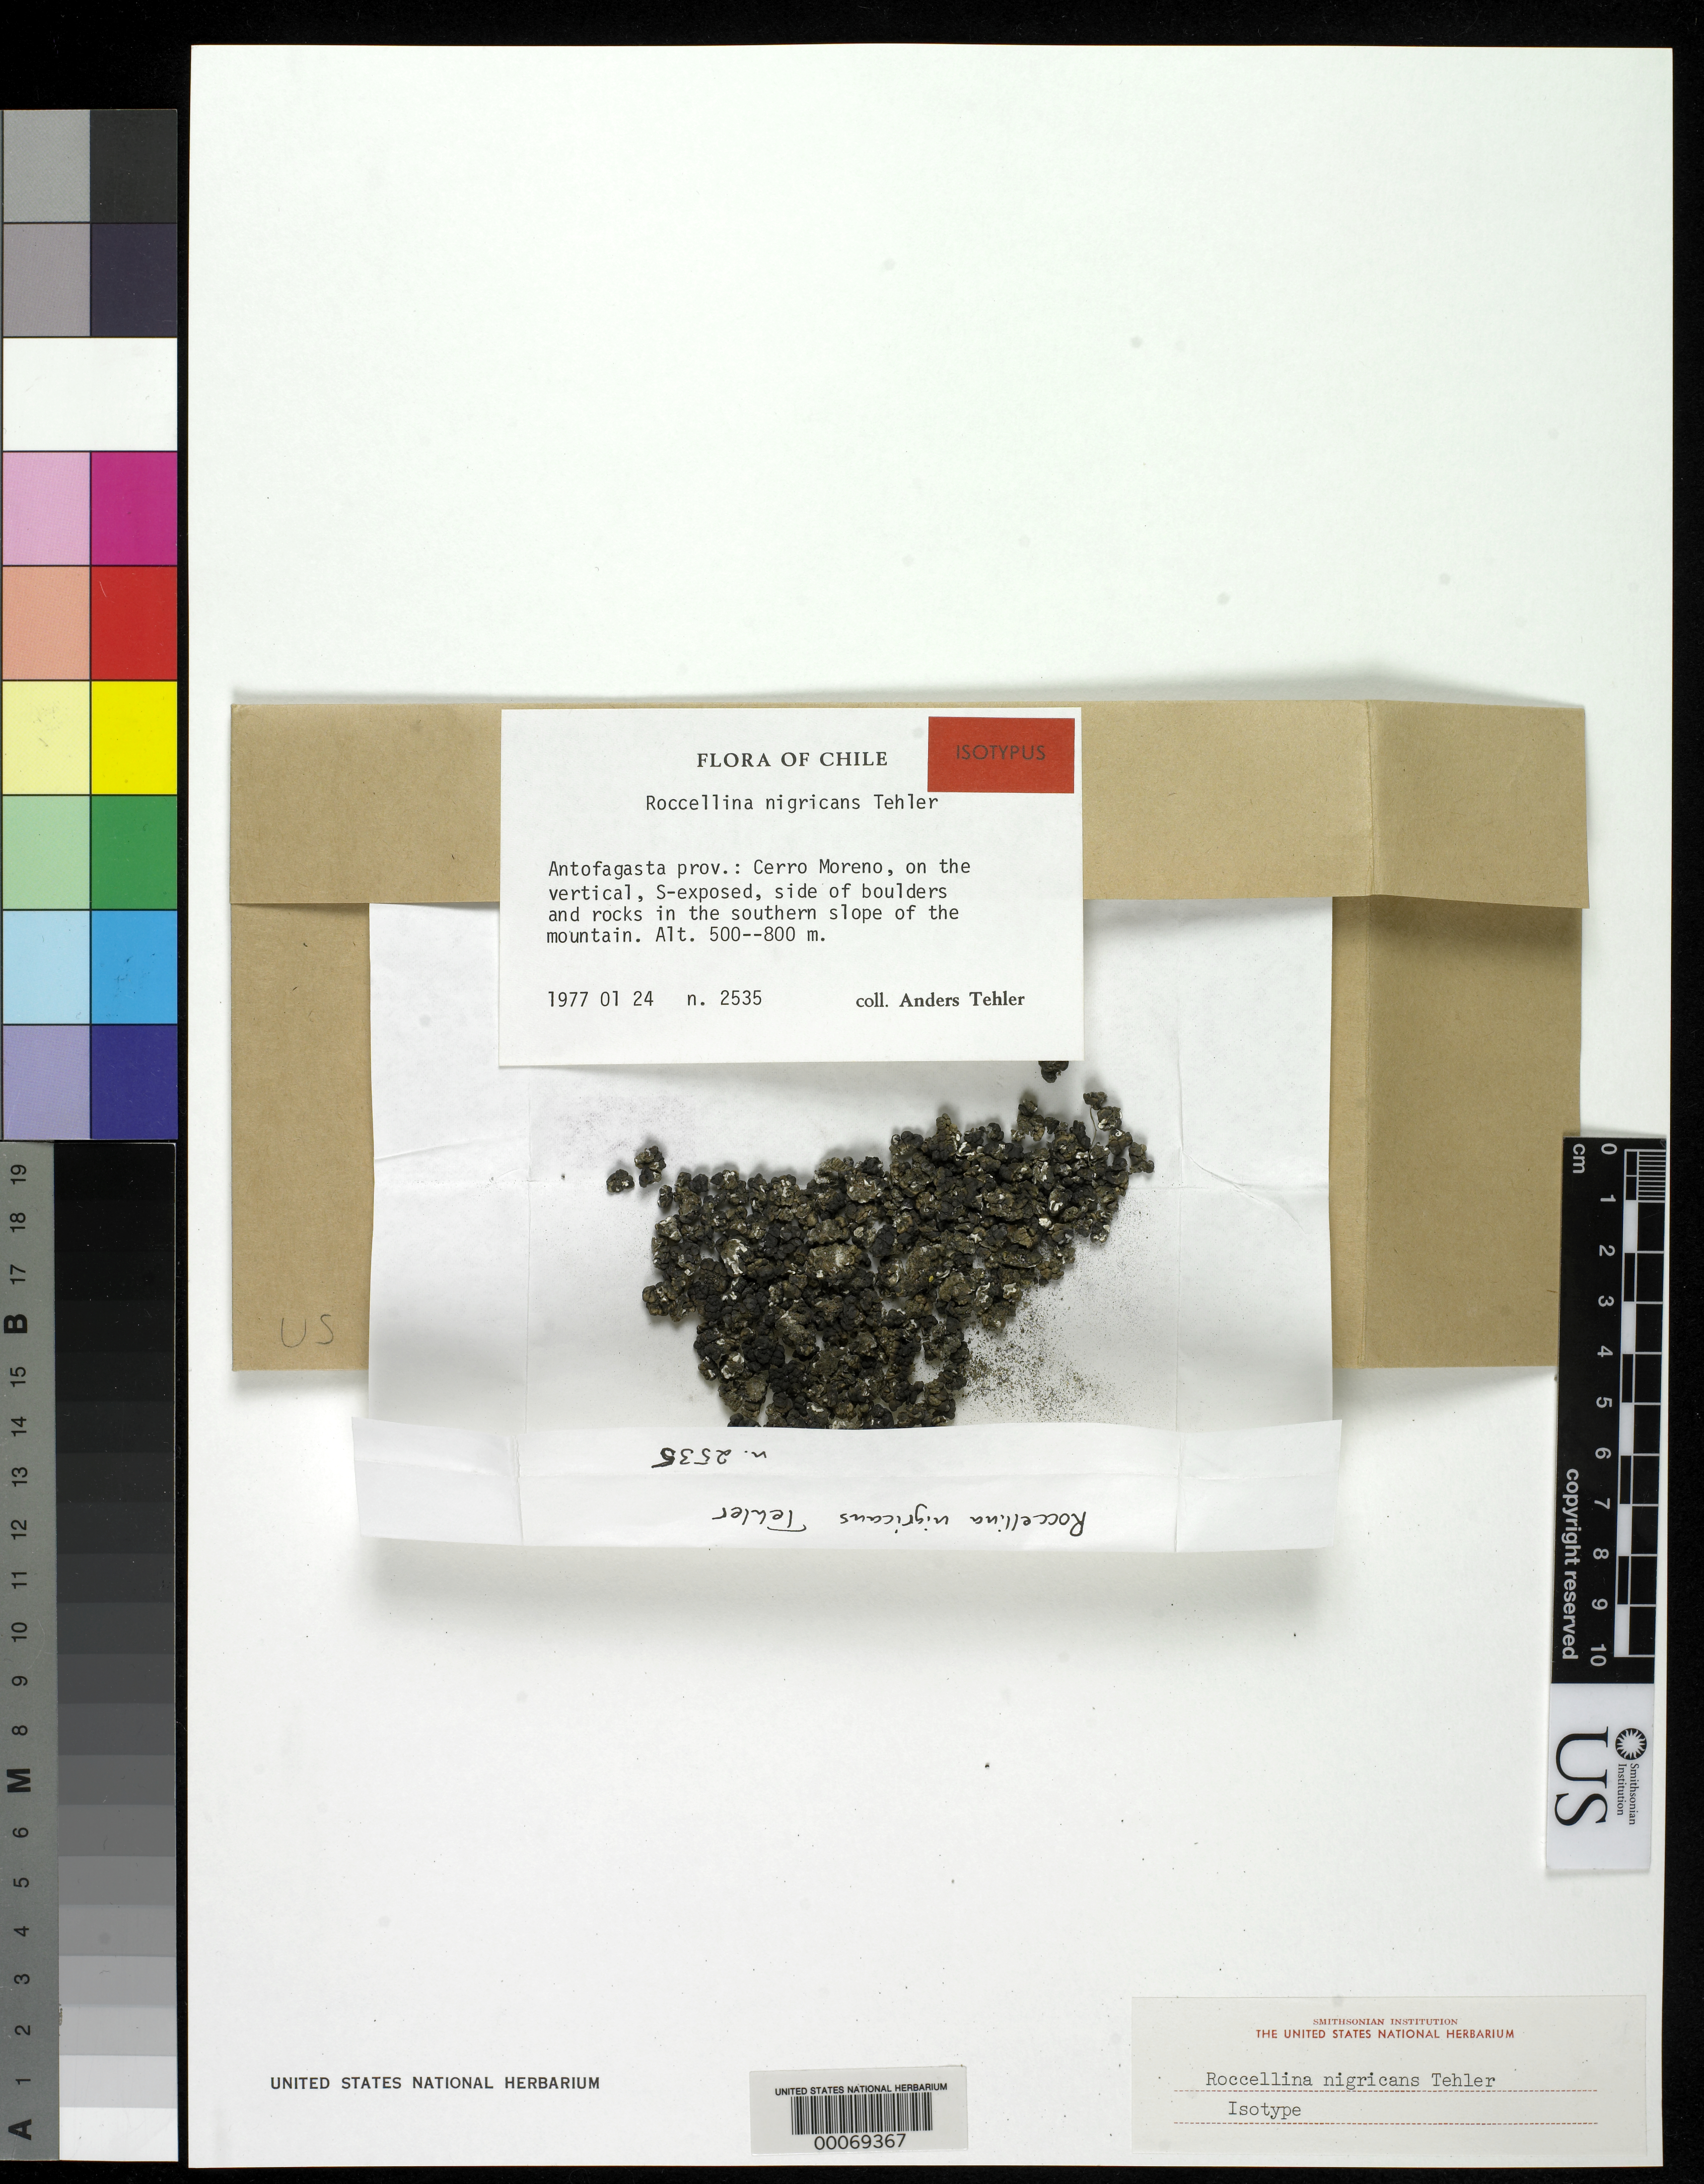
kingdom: Fungi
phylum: Ascomycota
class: Arthoniomycetes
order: Arthoniales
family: Roccellaceae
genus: Roccellina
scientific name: Roccellina nigricans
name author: Tehler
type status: Isotype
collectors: A. Tehler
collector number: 2535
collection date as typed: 24 Jan 1977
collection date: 1977-01-24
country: Chile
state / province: Antofagasta (II)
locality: Cerro Moreno, in the most southern slope of the mtn.